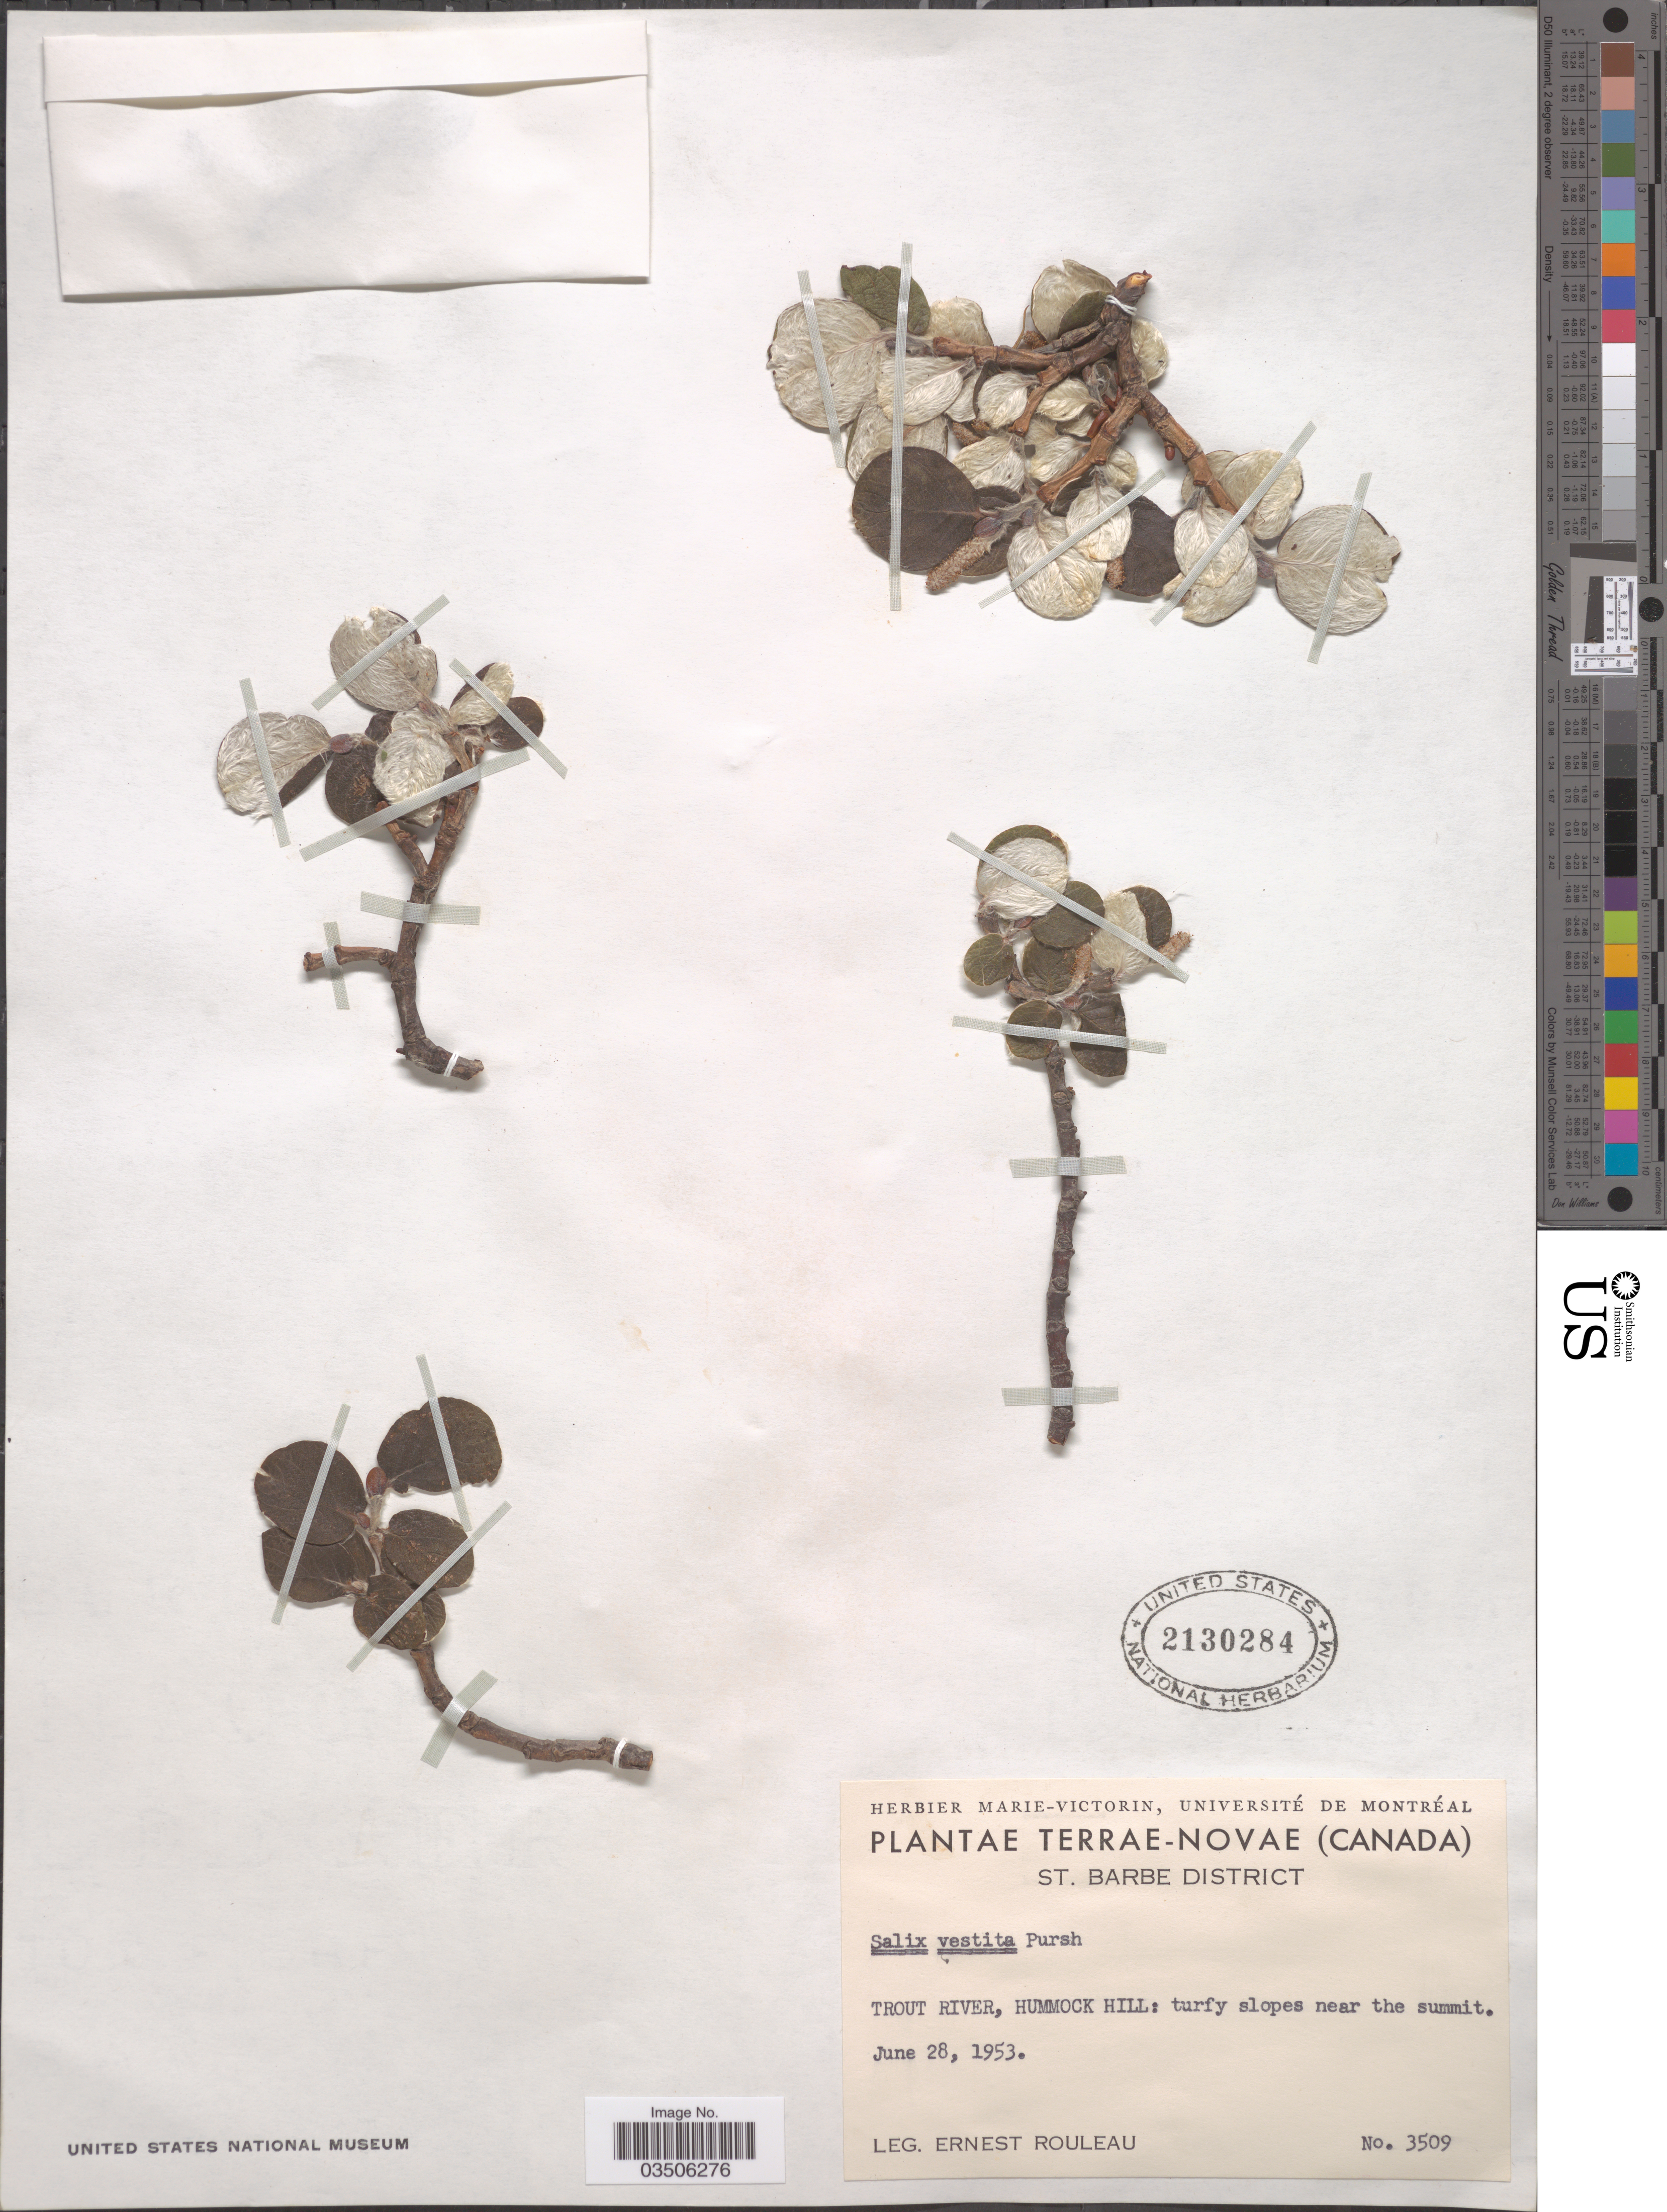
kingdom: Plantae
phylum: Tracheophyta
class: Magnoliopsida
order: Malpighiales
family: Salicaceae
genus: Salix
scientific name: Salix vestita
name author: Pursh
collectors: J. Rouleau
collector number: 3509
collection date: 1953-06-28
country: Canada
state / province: Newfoundland and Labrador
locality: Terrae-Novae. St. Barbe District. Trout River, Hummock Hill: turfy slopes near the summit.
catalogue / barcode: US 2130284